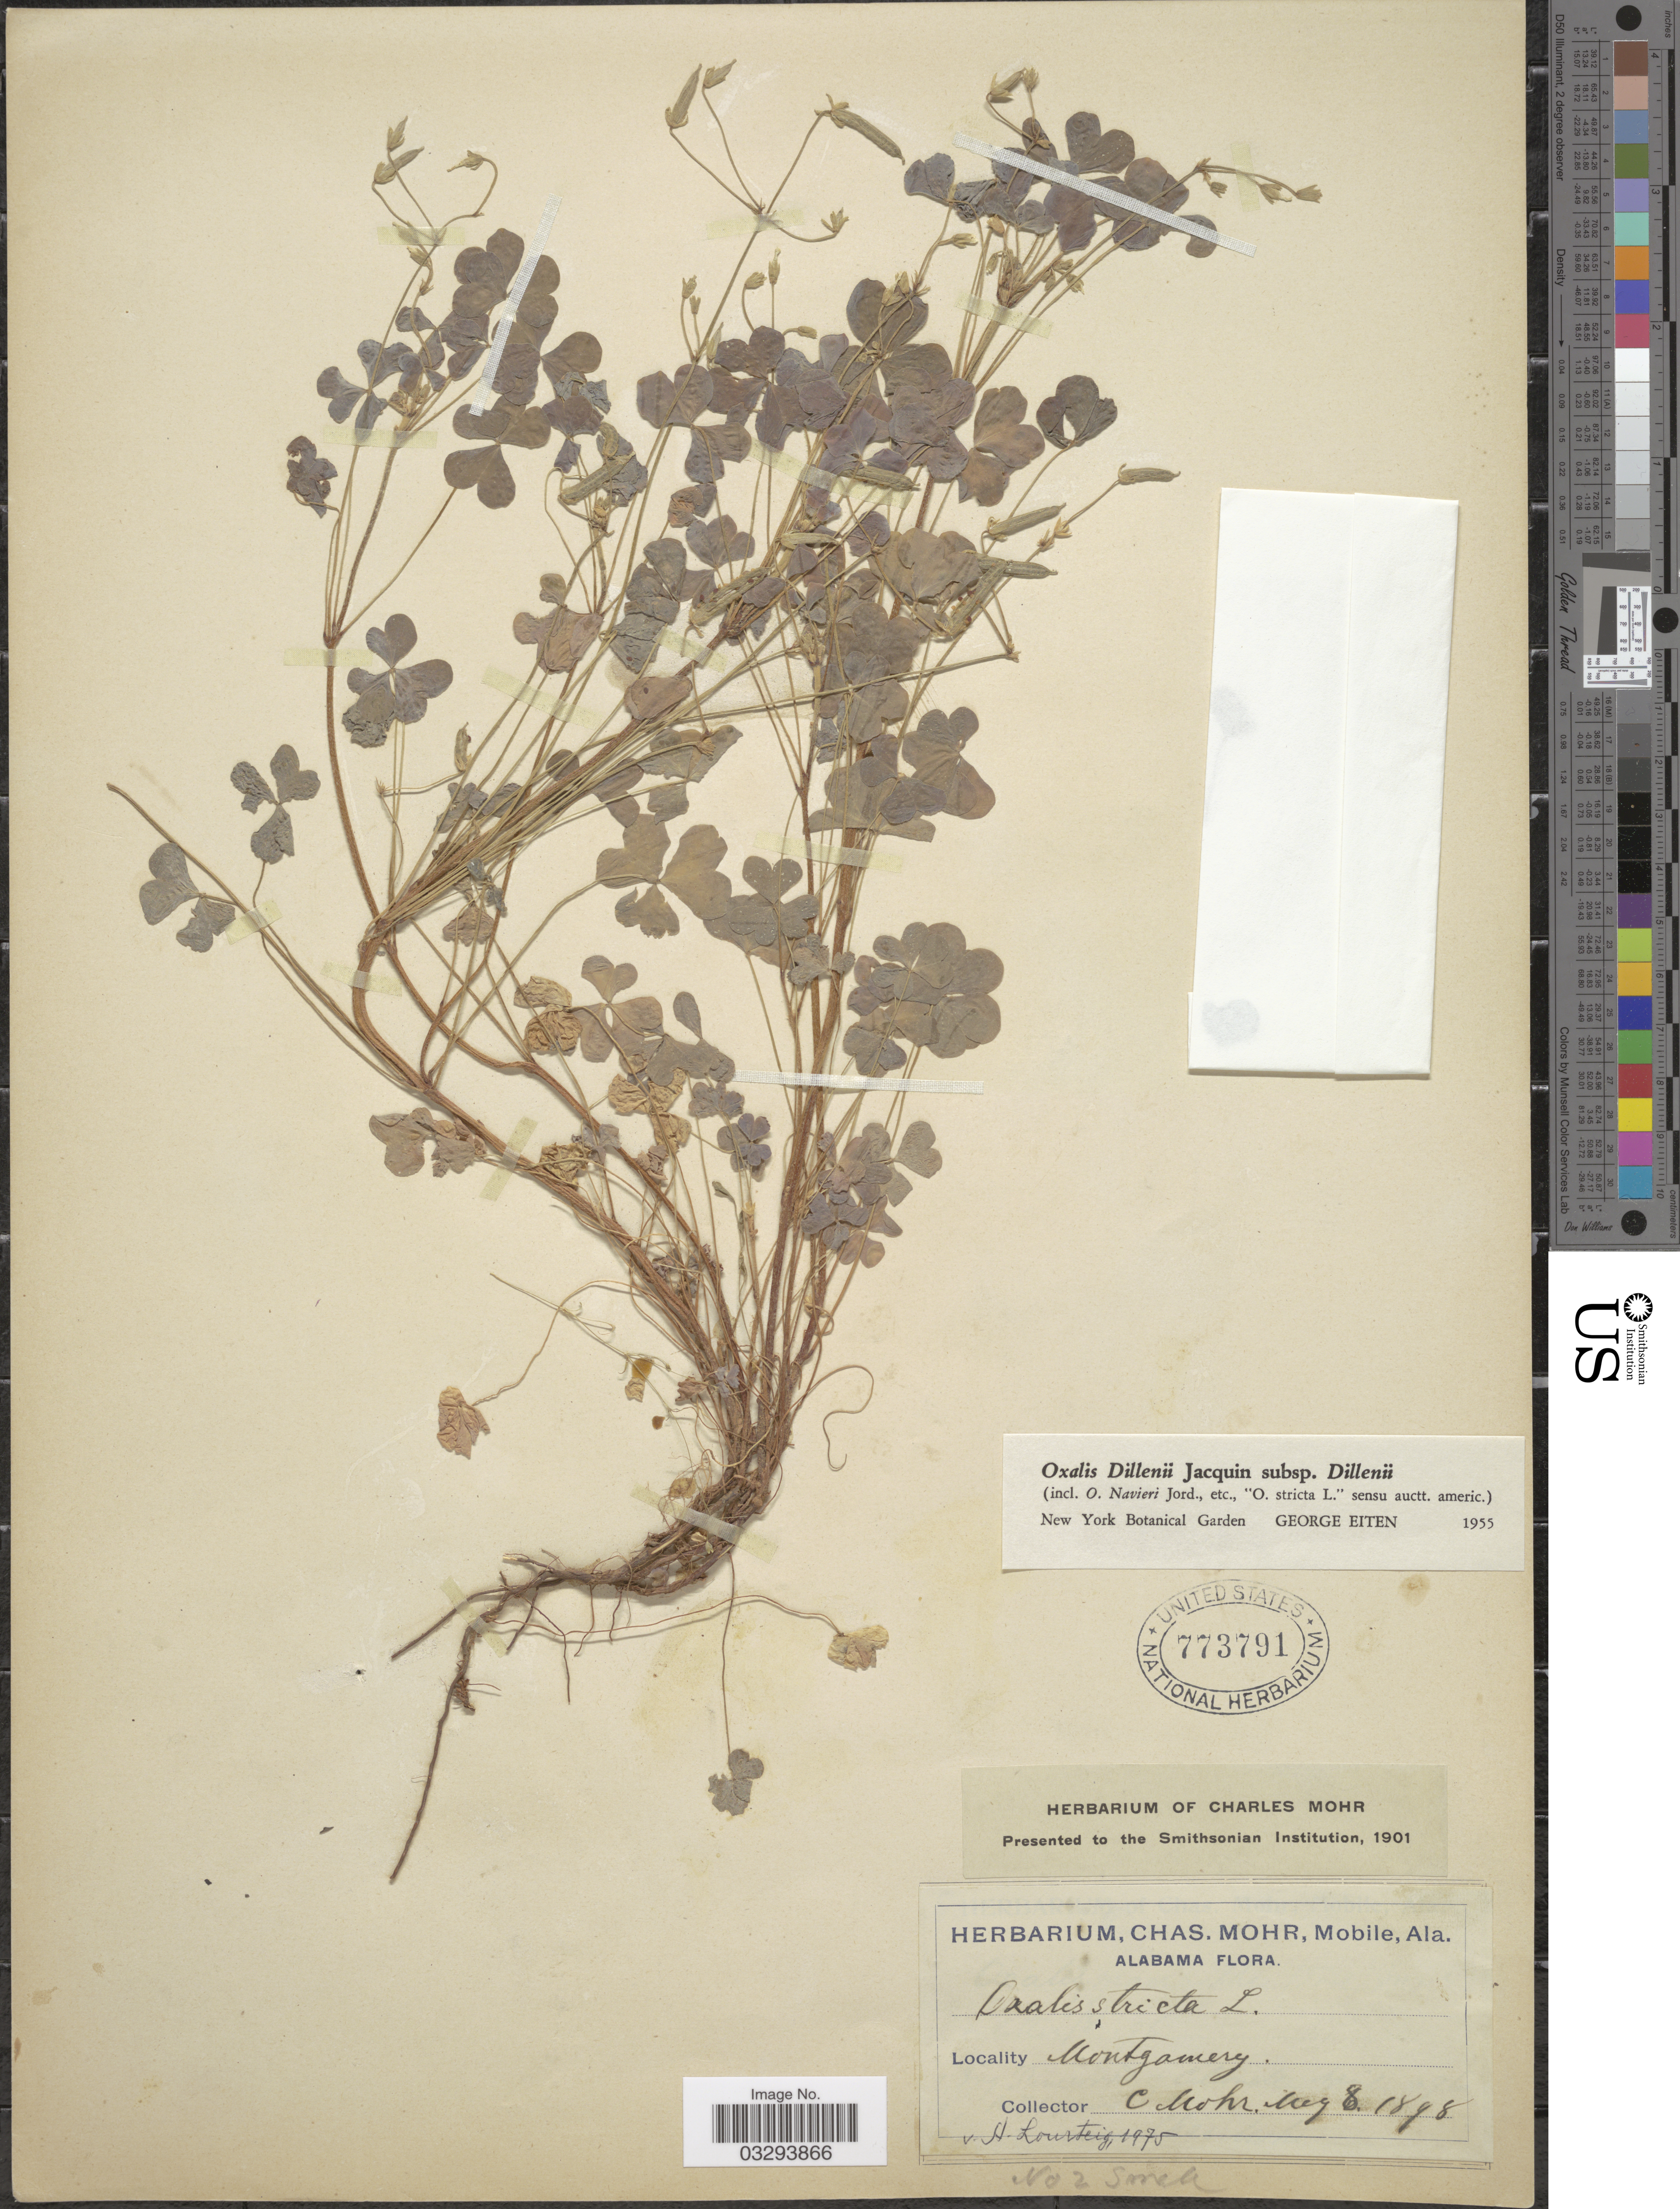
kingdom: Plantae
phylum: Tracheophyta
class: Magnoliopsida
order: Oxalidales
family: Oxalidaceae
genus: Oxalis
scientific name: Oxalis stricta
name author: L.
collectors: Mohr, C. T. (herbarium)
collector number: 2?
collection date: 1898-08-08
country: United States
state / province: Alabama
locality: Montgomery.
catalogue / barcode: US 773791